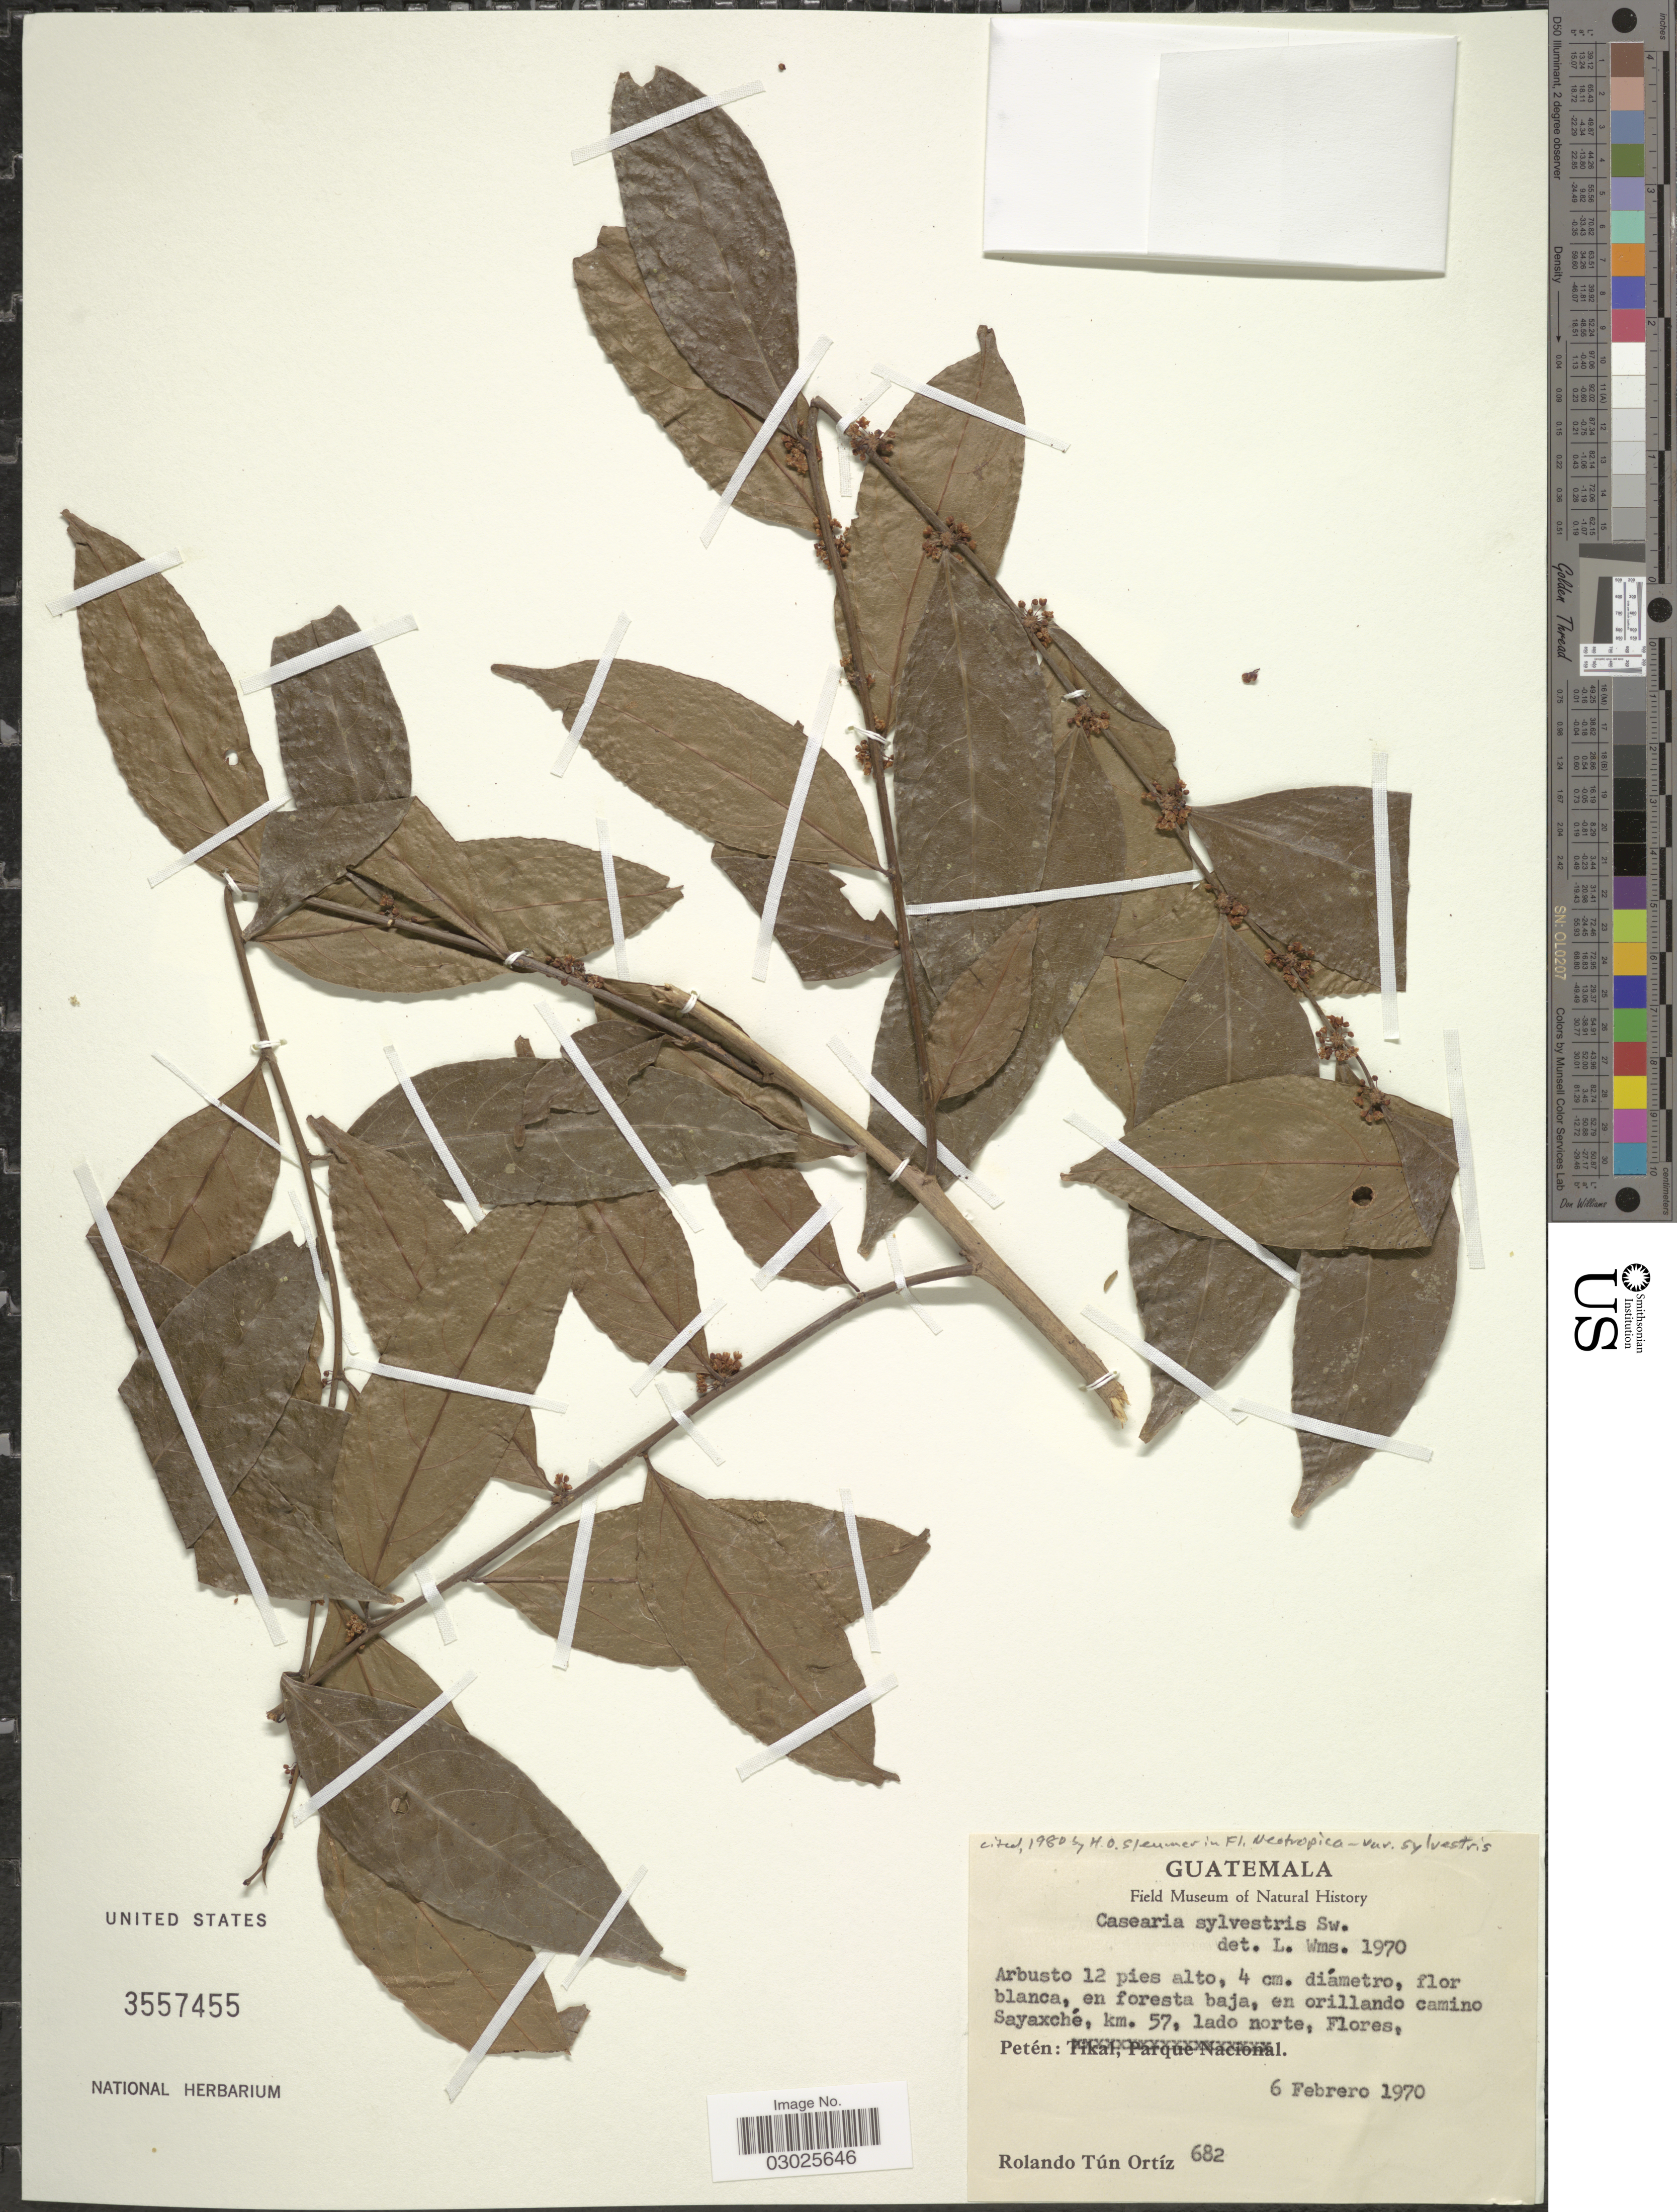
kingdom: Plantae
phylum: Tracheophyta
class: Magnoliopsida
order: Malpighiales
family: Salicaceae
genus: Casearia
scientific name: Casearia sylvestris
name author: Sw.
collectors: R. T. Ortíz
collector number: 682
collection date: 1970-02-06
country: Guatemala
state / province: El Petén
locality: En foresta baja, en orillando camino Sayaxché, km. 57, lado norte, Flores, Petén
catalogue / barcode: US 3557455